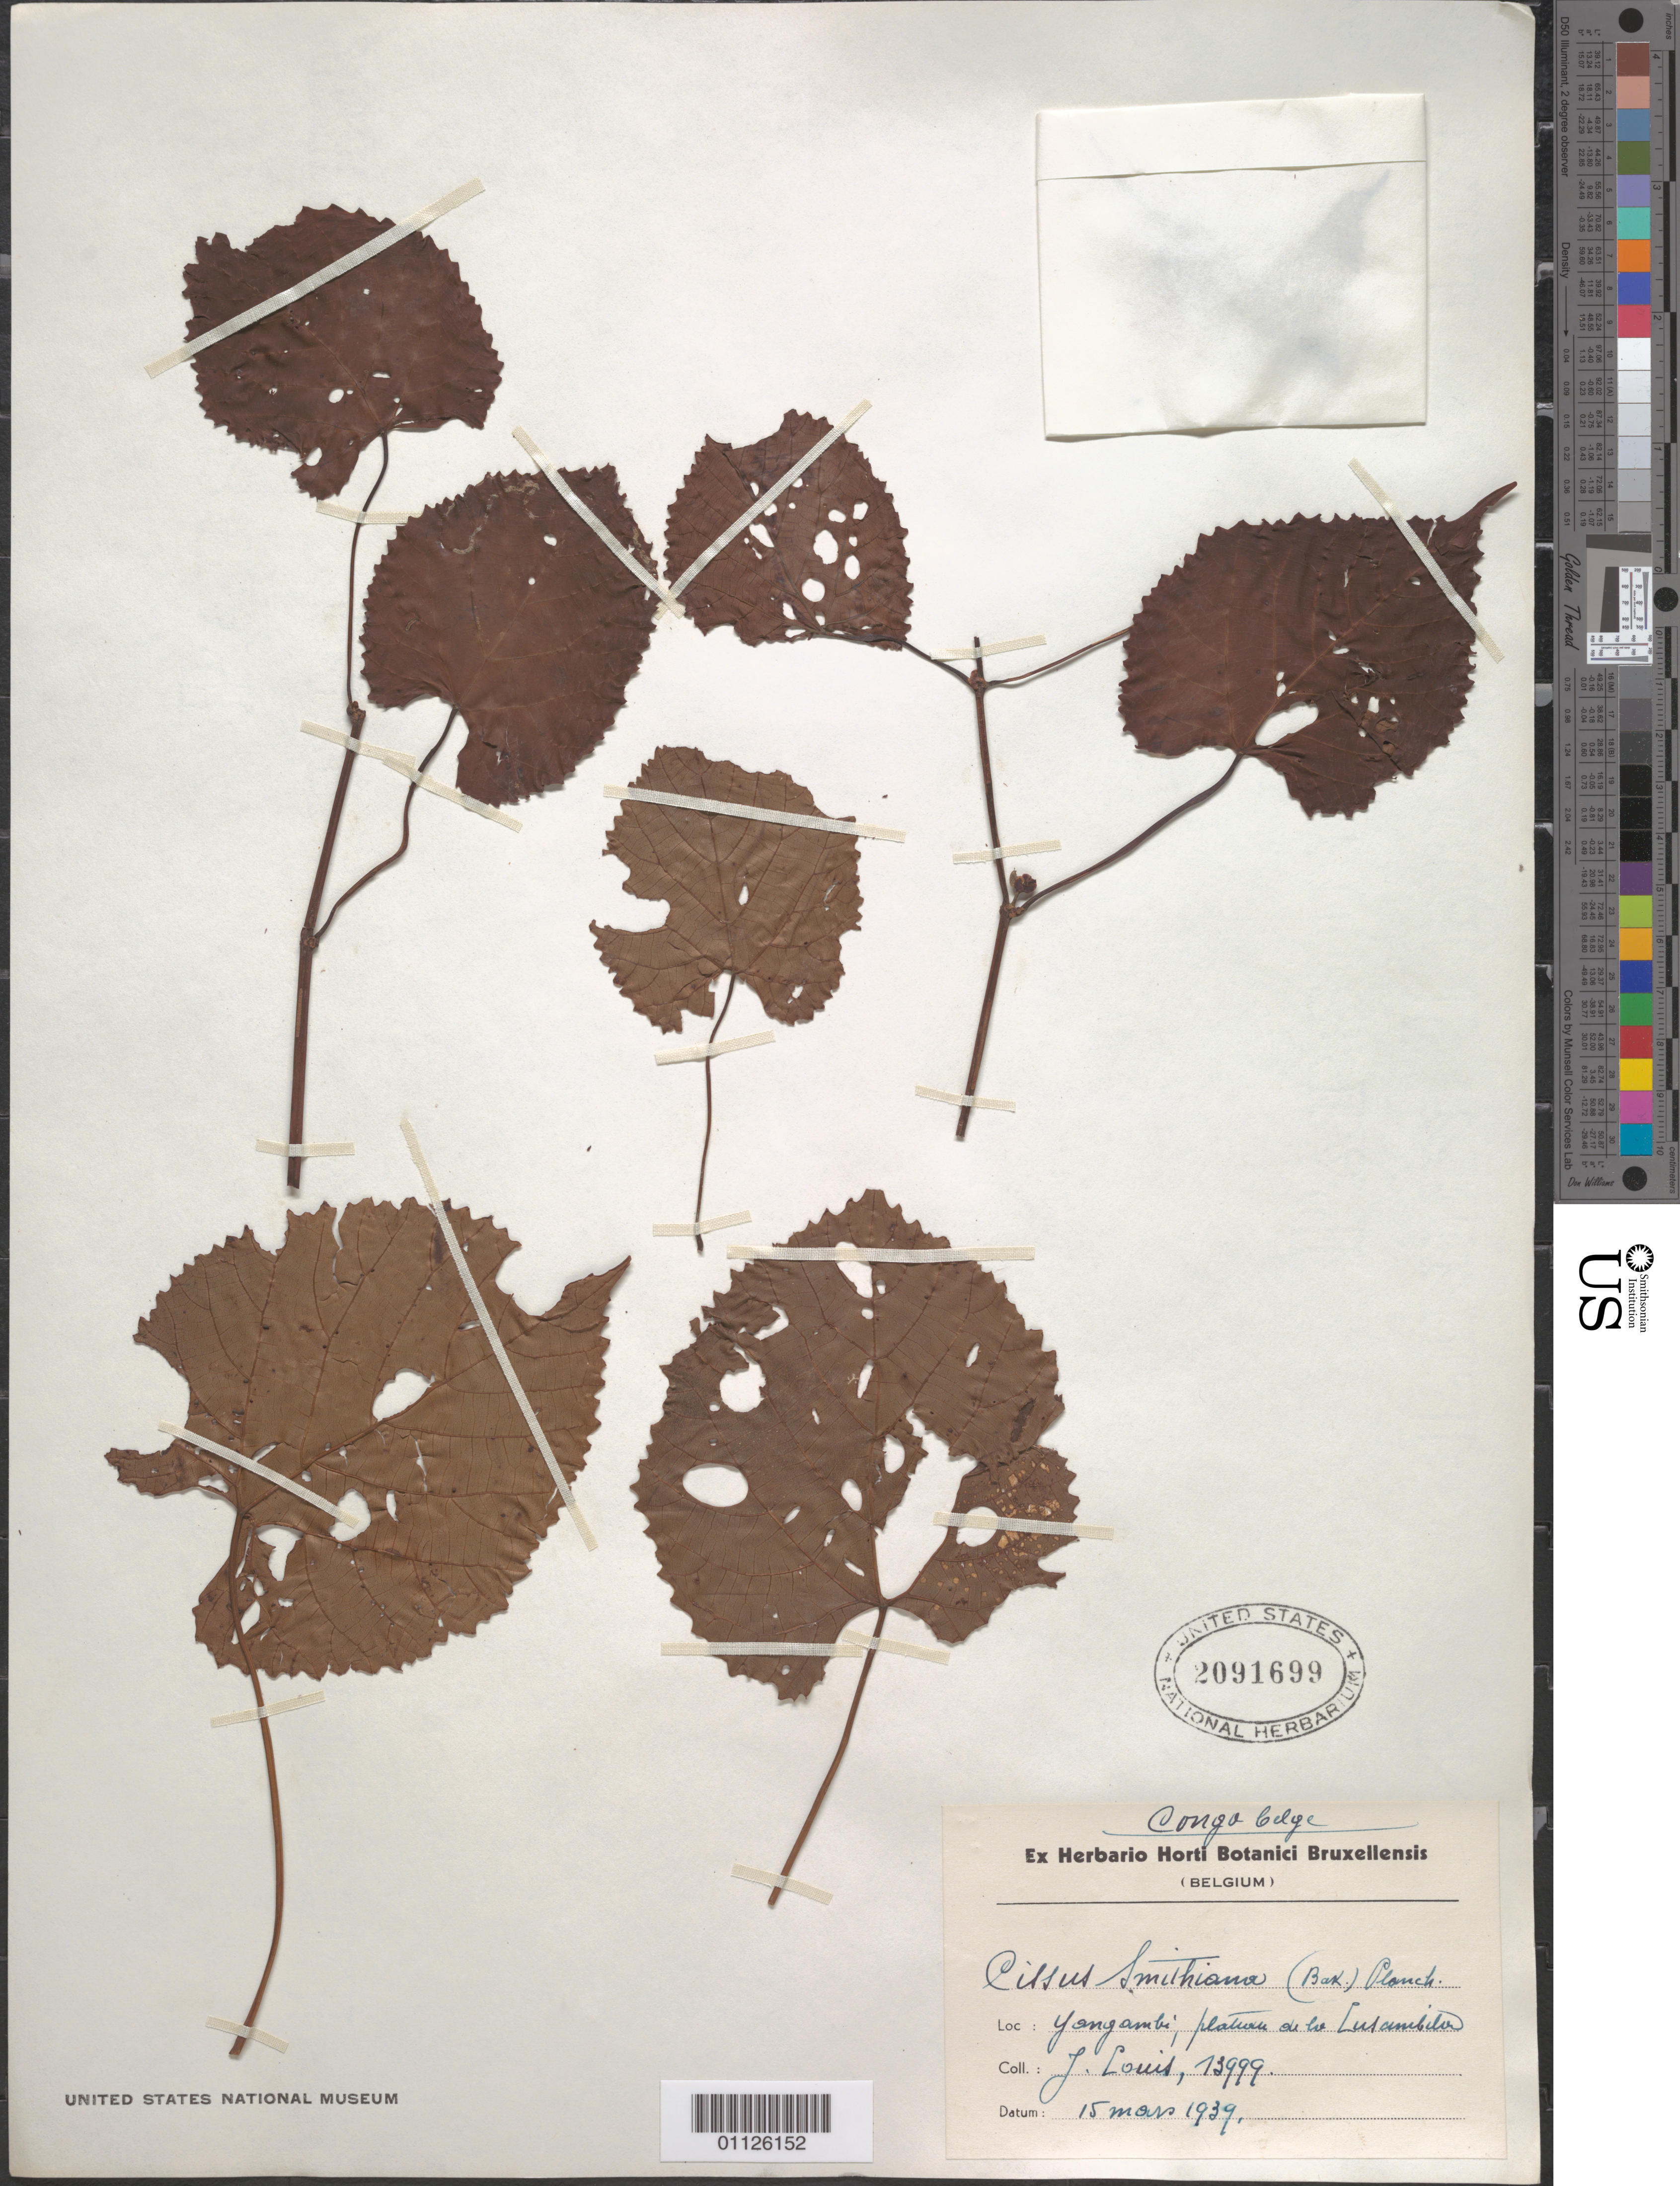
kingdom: Plantae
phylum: Tracheophyta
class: Magnoliopsida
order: Vitales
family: Vitaceae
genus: Cissus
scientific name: Cissus smithiana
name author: (Baker) Planch.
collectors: J. Louis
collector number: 13999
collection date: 1939-03-15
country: Congo, Democratic Republic of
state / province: Tshopo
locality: Isangi, Yangambi.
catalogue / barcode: US 2091699